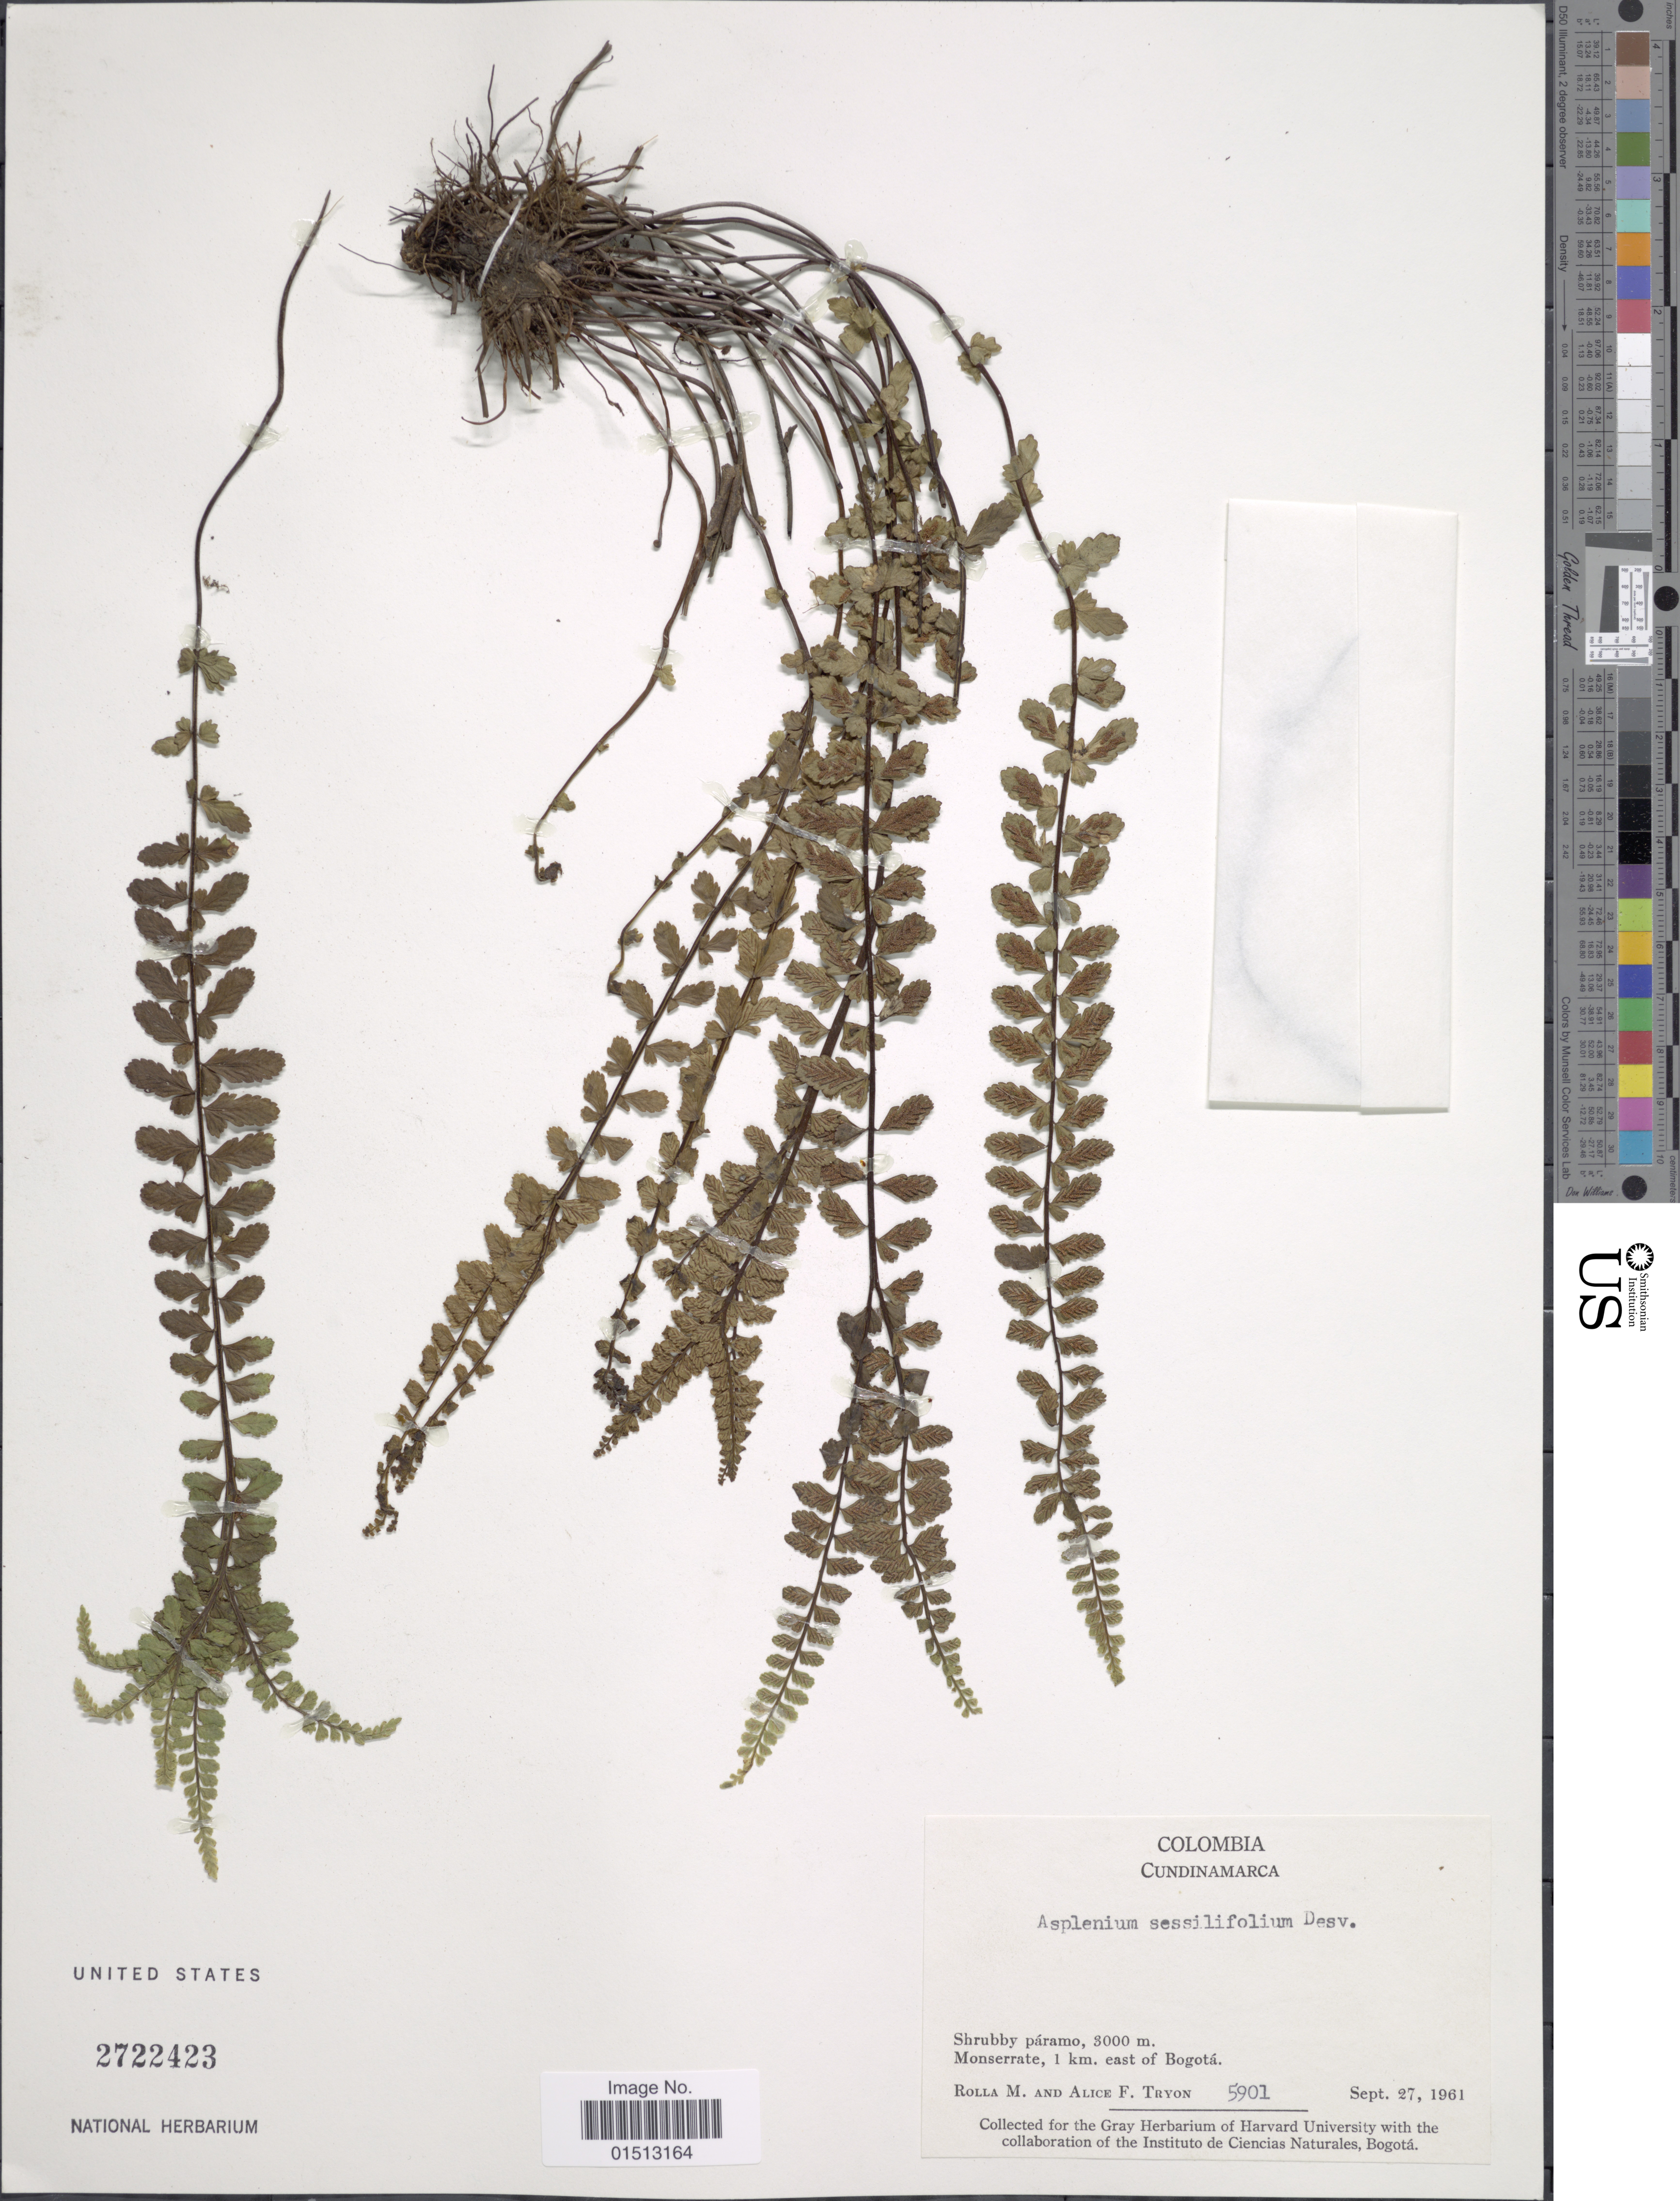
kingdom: Plantae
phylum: Tracheophyta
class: Polypodiopsida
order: Polypodiales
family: Aspleniaceae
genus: Asplenium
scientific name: Asplenium sessilifolium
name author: Desv.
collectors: R. M. Tryon & A. F. Tryon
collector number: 5901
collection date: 1961-09-27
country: Colombia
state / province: Cundinamarca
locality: Monserrate, 1 km. east of Bogotá.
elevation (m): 3000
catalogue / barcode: US 2722423